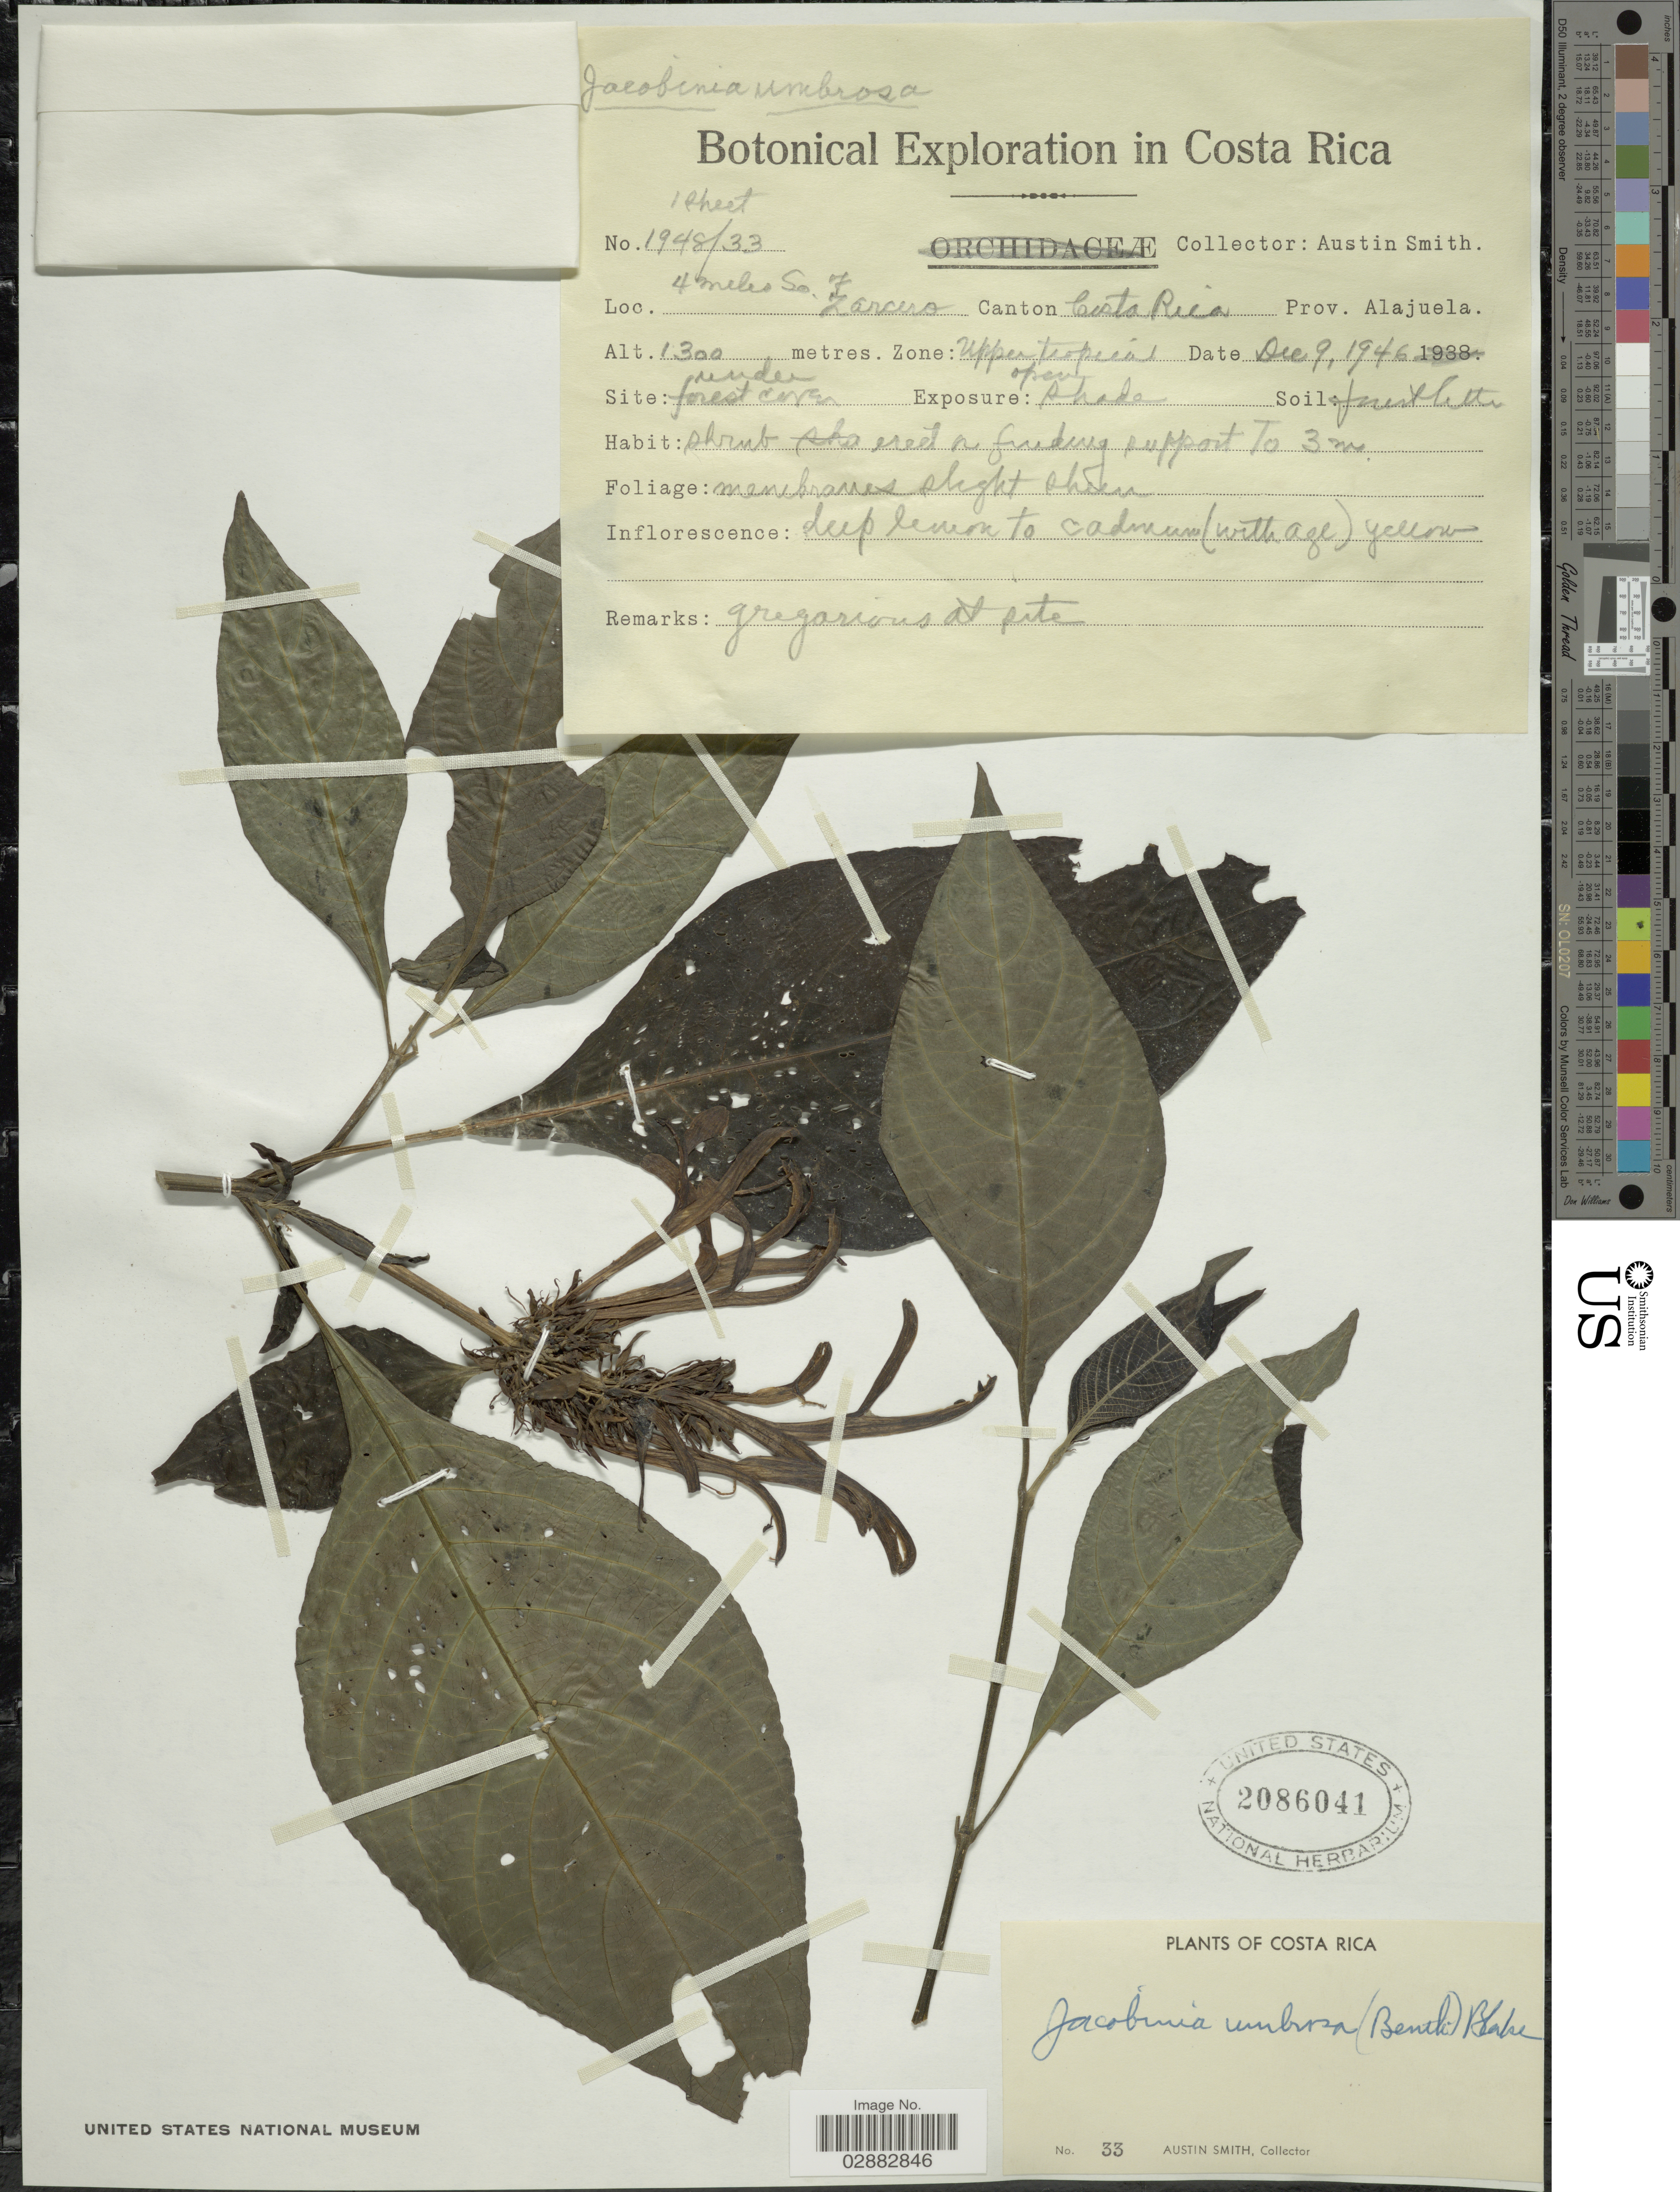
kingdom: Plantae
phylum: Tracheophyta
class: Magnoliopsida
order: Lamiales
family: Acanthaceae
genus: Jacobinia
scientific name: Jacobinia umbrosa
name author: (Benth.) S.F. Blake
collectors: Aust P. Smith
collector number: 1948/33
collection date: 1946-12-09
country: Costa Rica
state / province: Alajuela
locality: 4 miles So. of Zarcero, Canton Costa Rica, Prov. Alajuela.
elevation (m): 1300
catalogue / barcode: US 2086041